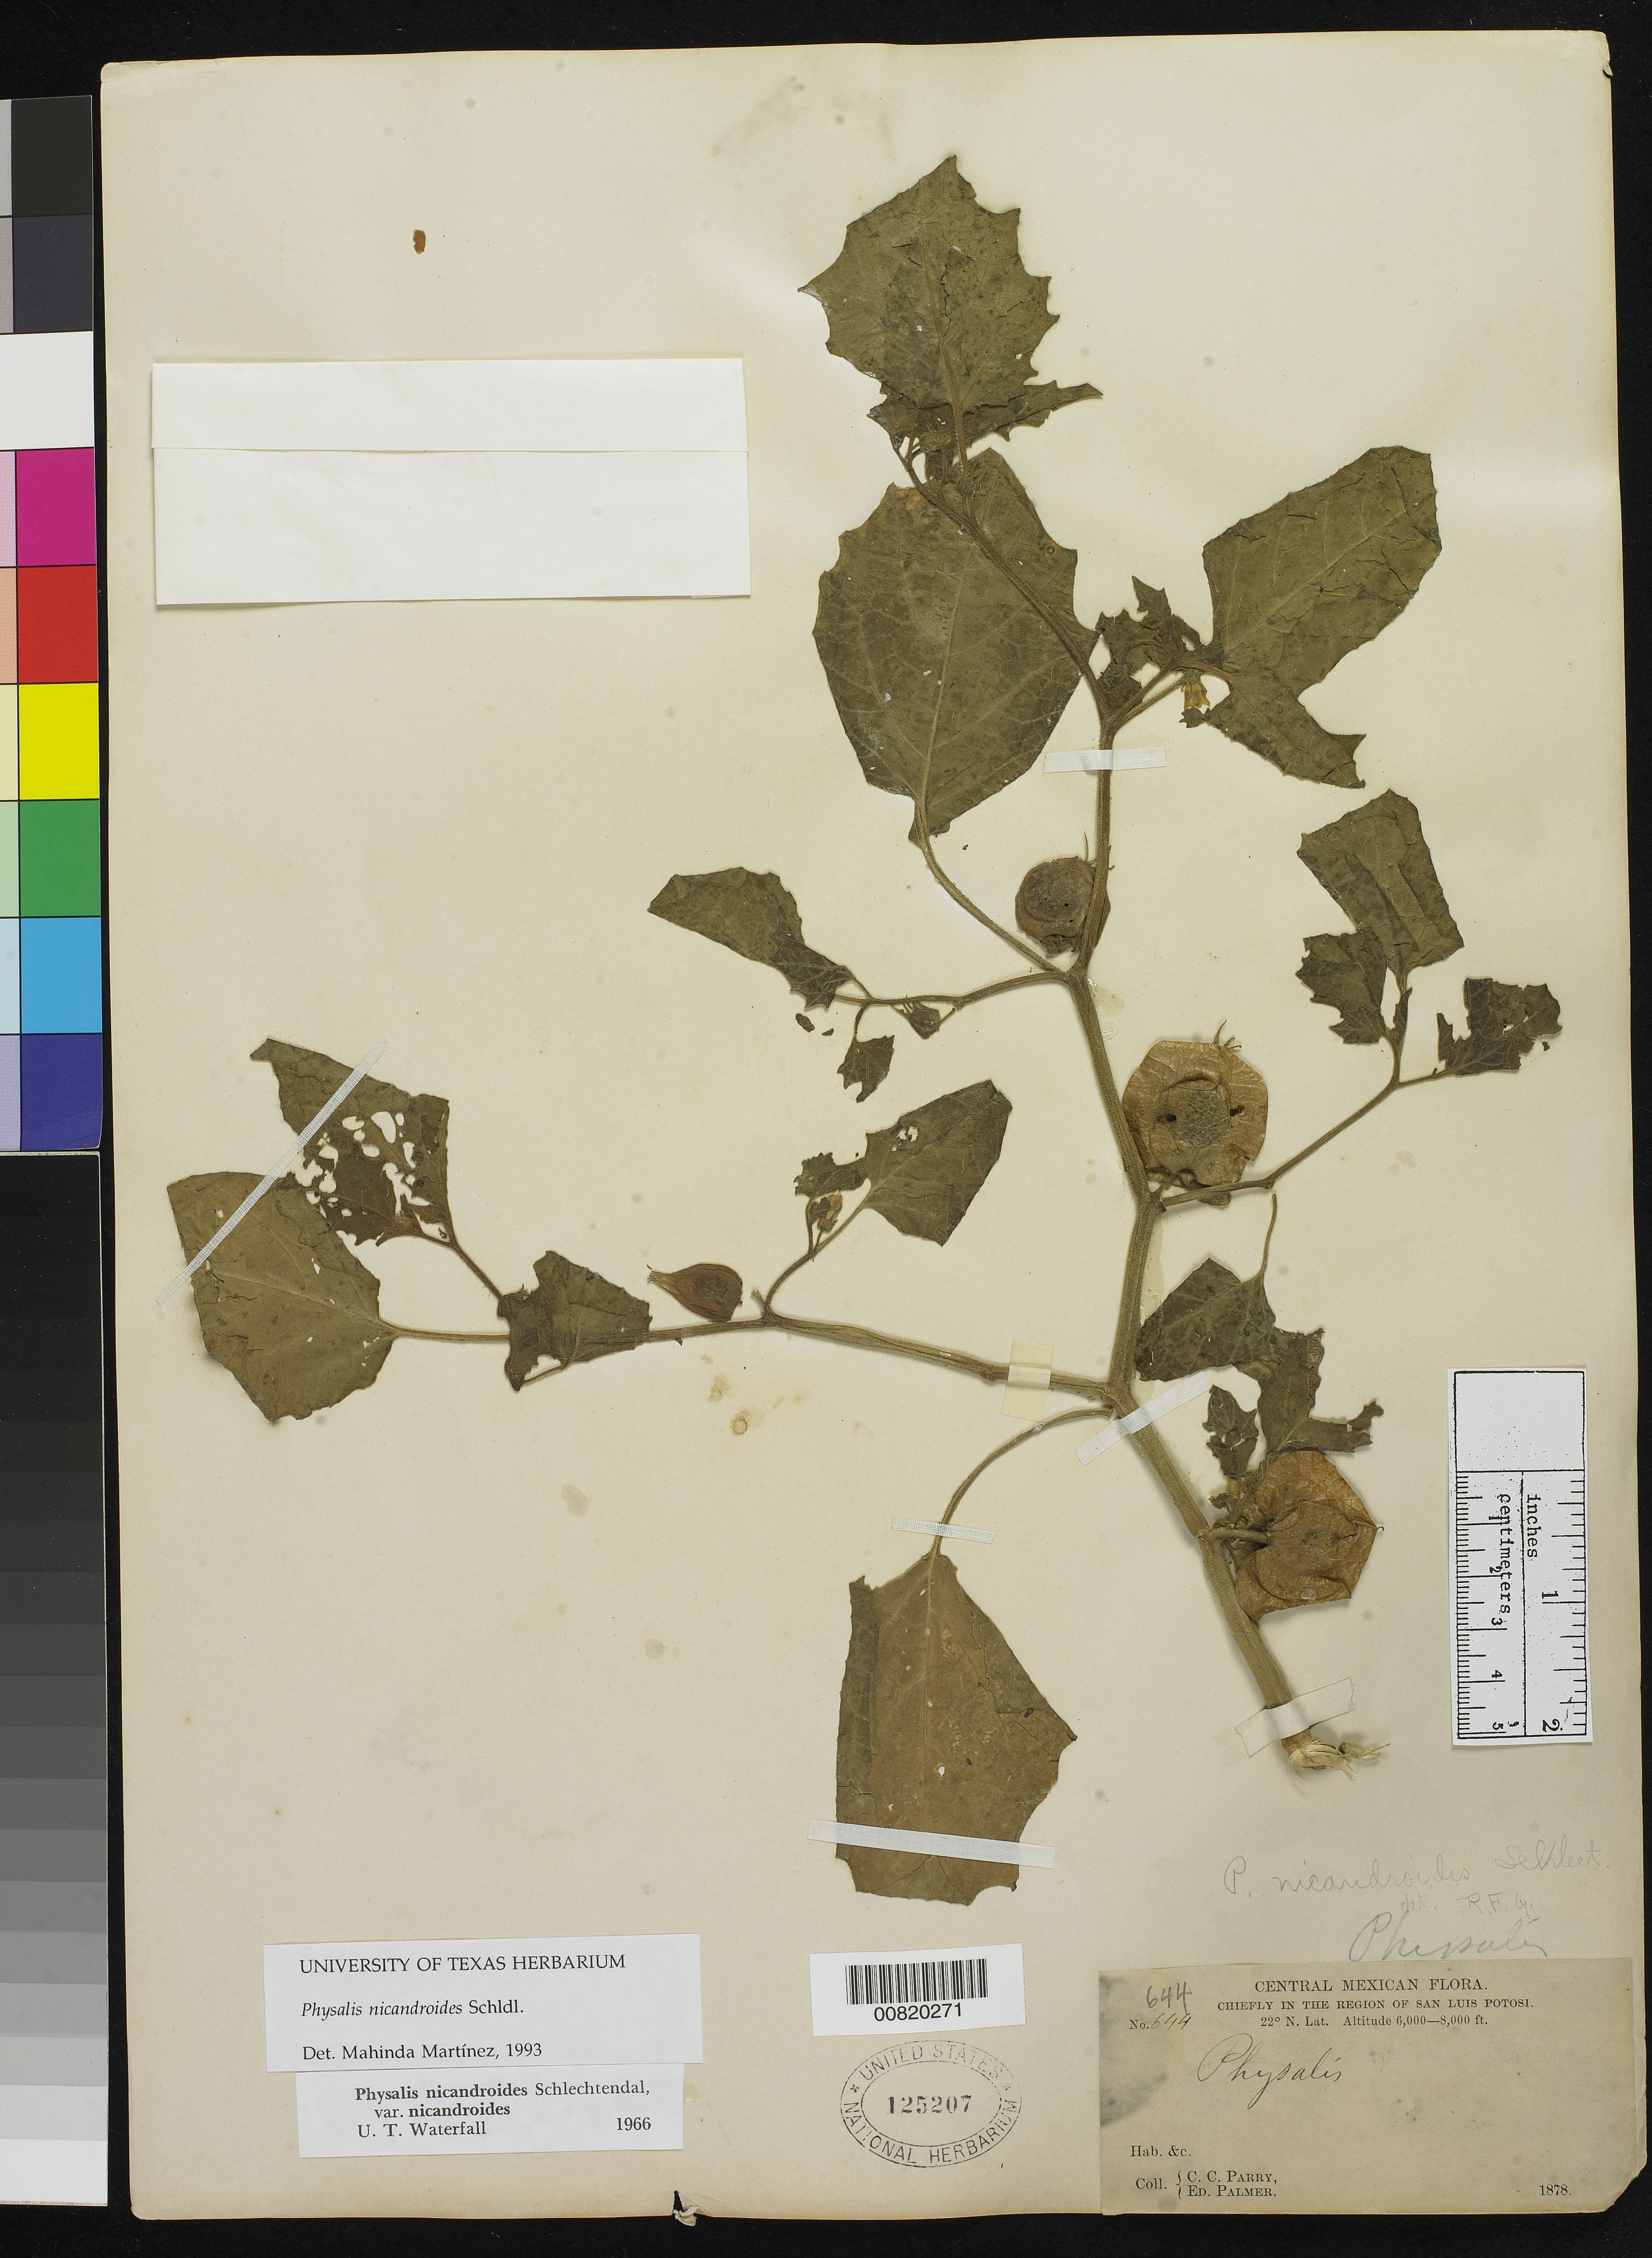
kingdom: Plantae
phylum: Tracheophyta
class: Magnoliopsida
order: Solanales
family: Solanaceae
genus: Physalis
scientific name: Physalis nicandroides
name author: Schltdl.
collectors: C. C. Parry & E. Palmer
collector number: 644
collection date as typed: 1878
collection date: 1878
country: Mexico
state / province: San Luis Potosí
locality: Chiefly in the region of San Luis Potosí.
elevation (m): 1829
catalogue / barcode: US 125207